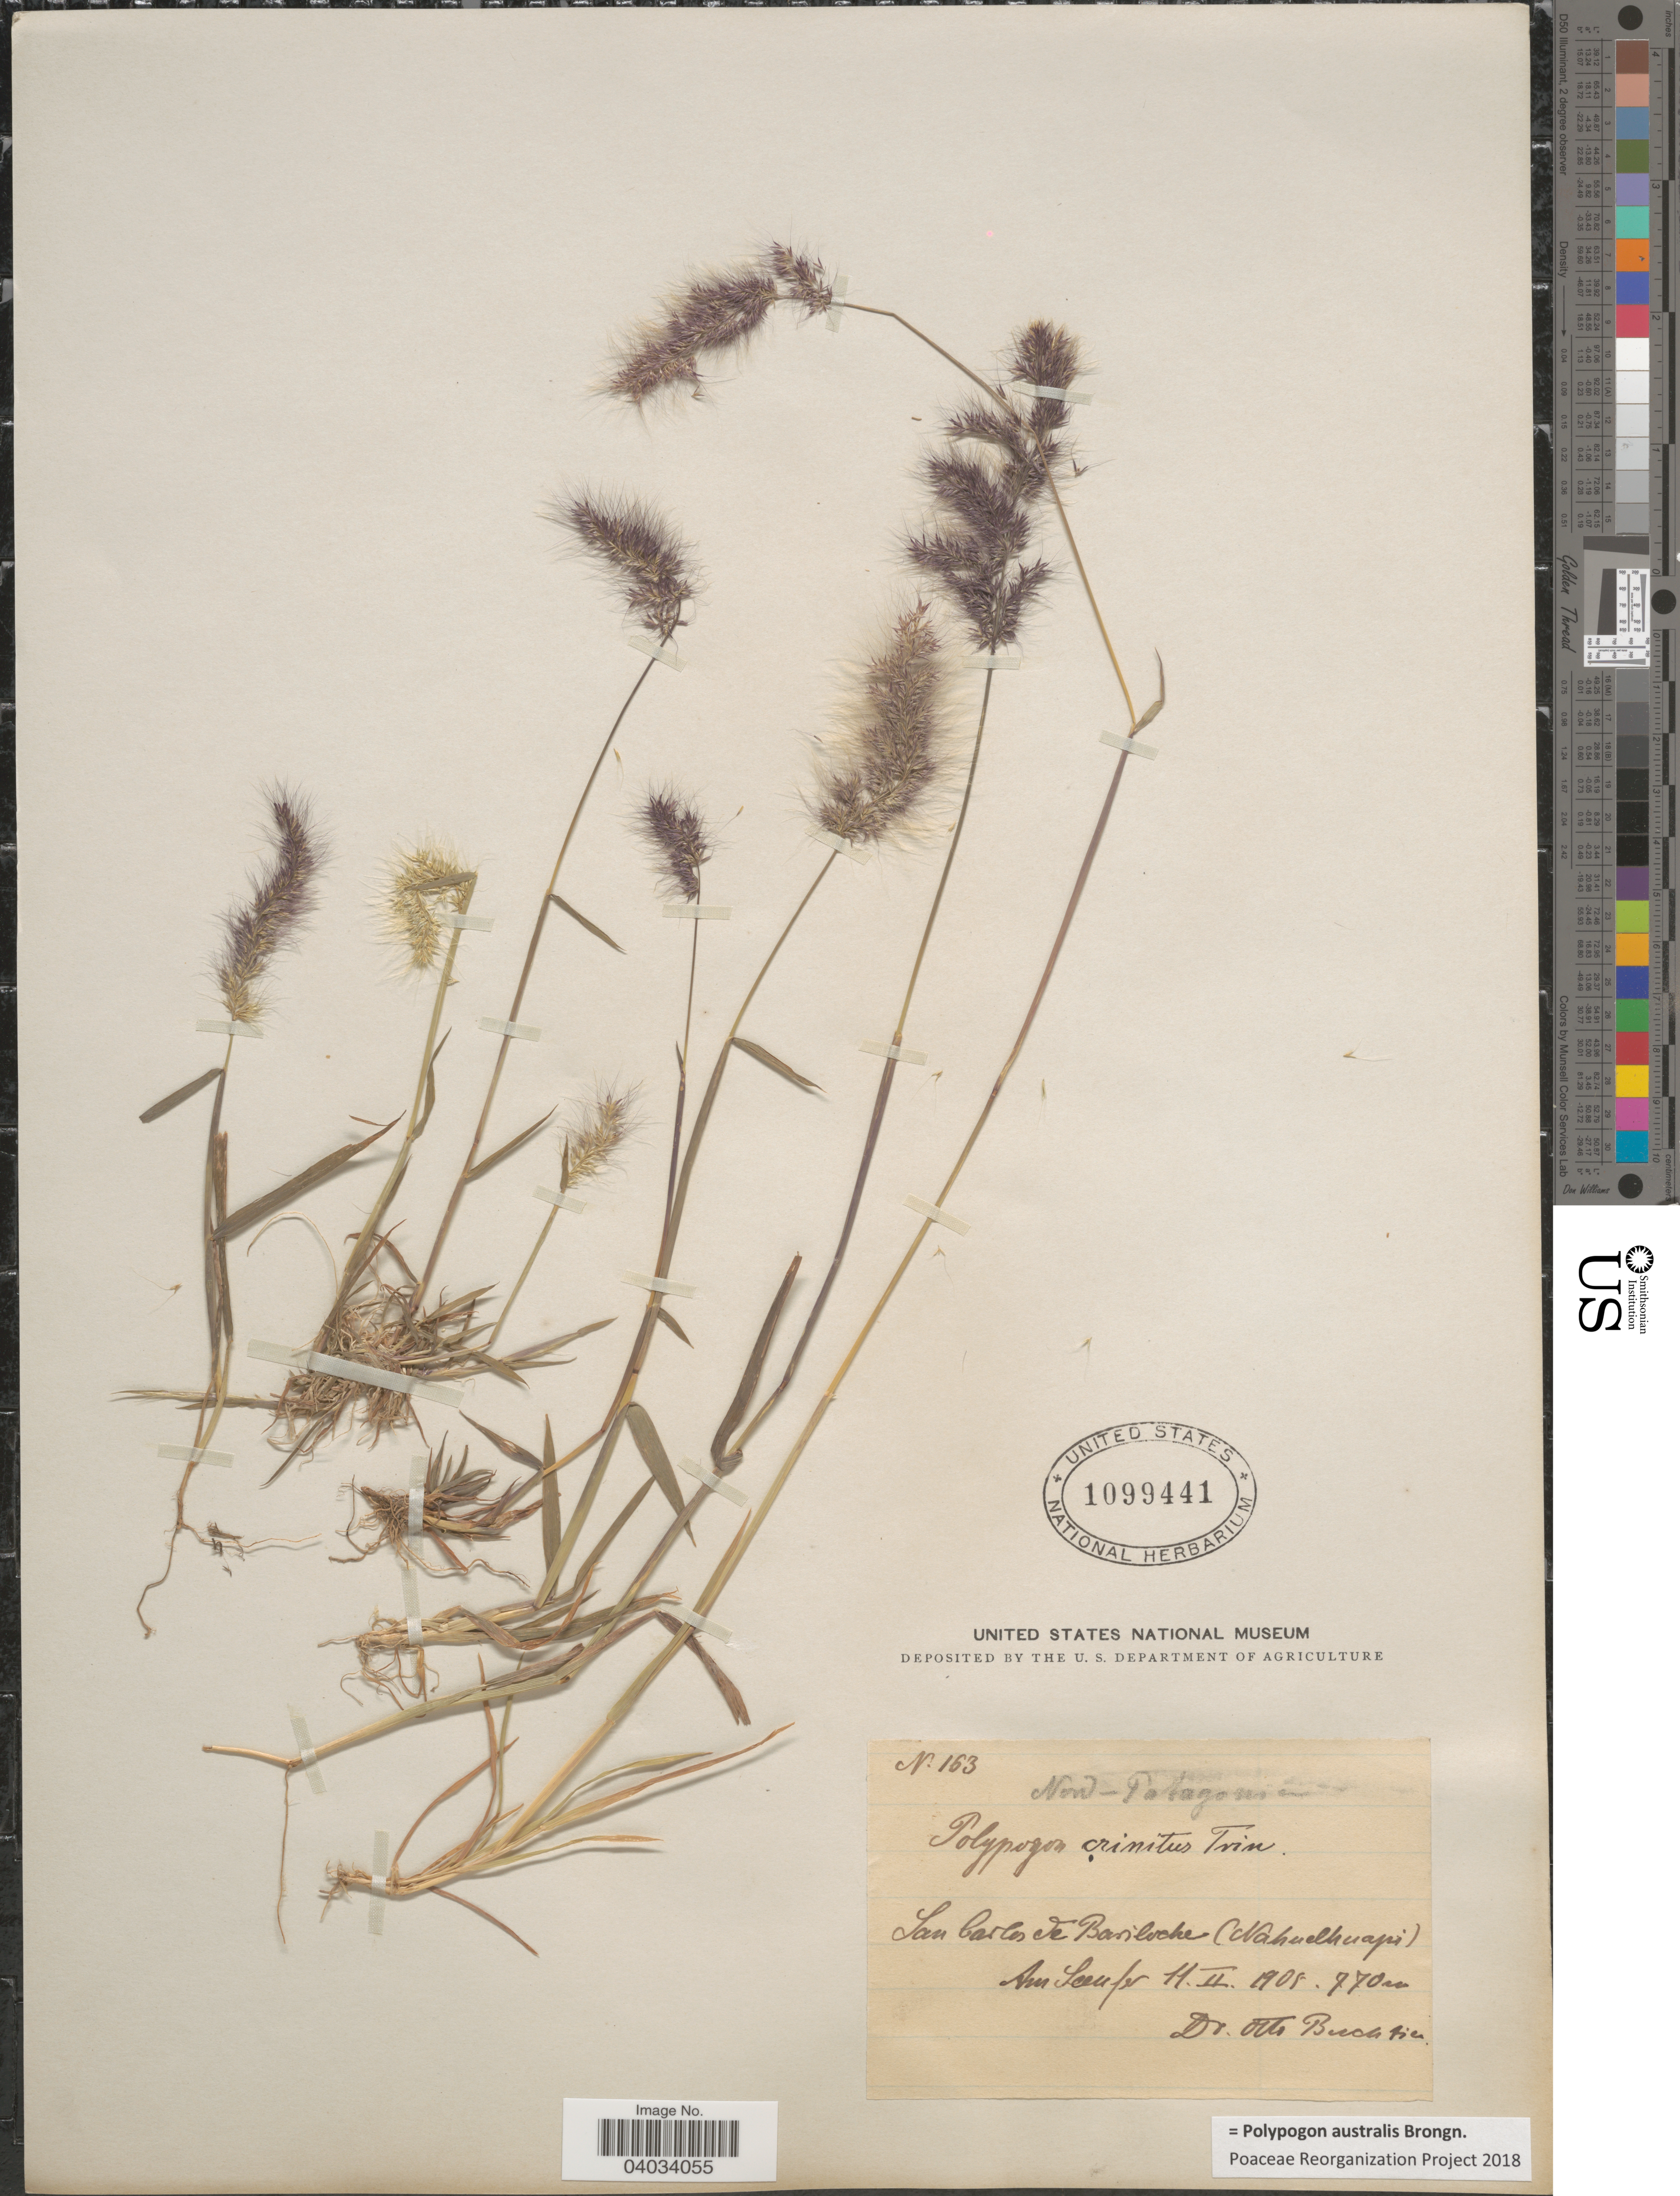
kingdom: Plantae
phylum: Tracheophyta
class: Liliopsida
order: Poales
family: Poaceae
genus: Polypogon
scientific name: Polypogon australis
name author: Brongn.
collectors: O. Buchtien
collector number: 163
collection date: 1905-02-11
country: Argentina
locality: Nord-Patagonia. San Carlos de Bariloche (Nahuelhuapi). Am Seeufer.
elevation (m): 770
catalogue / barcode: US 1099441